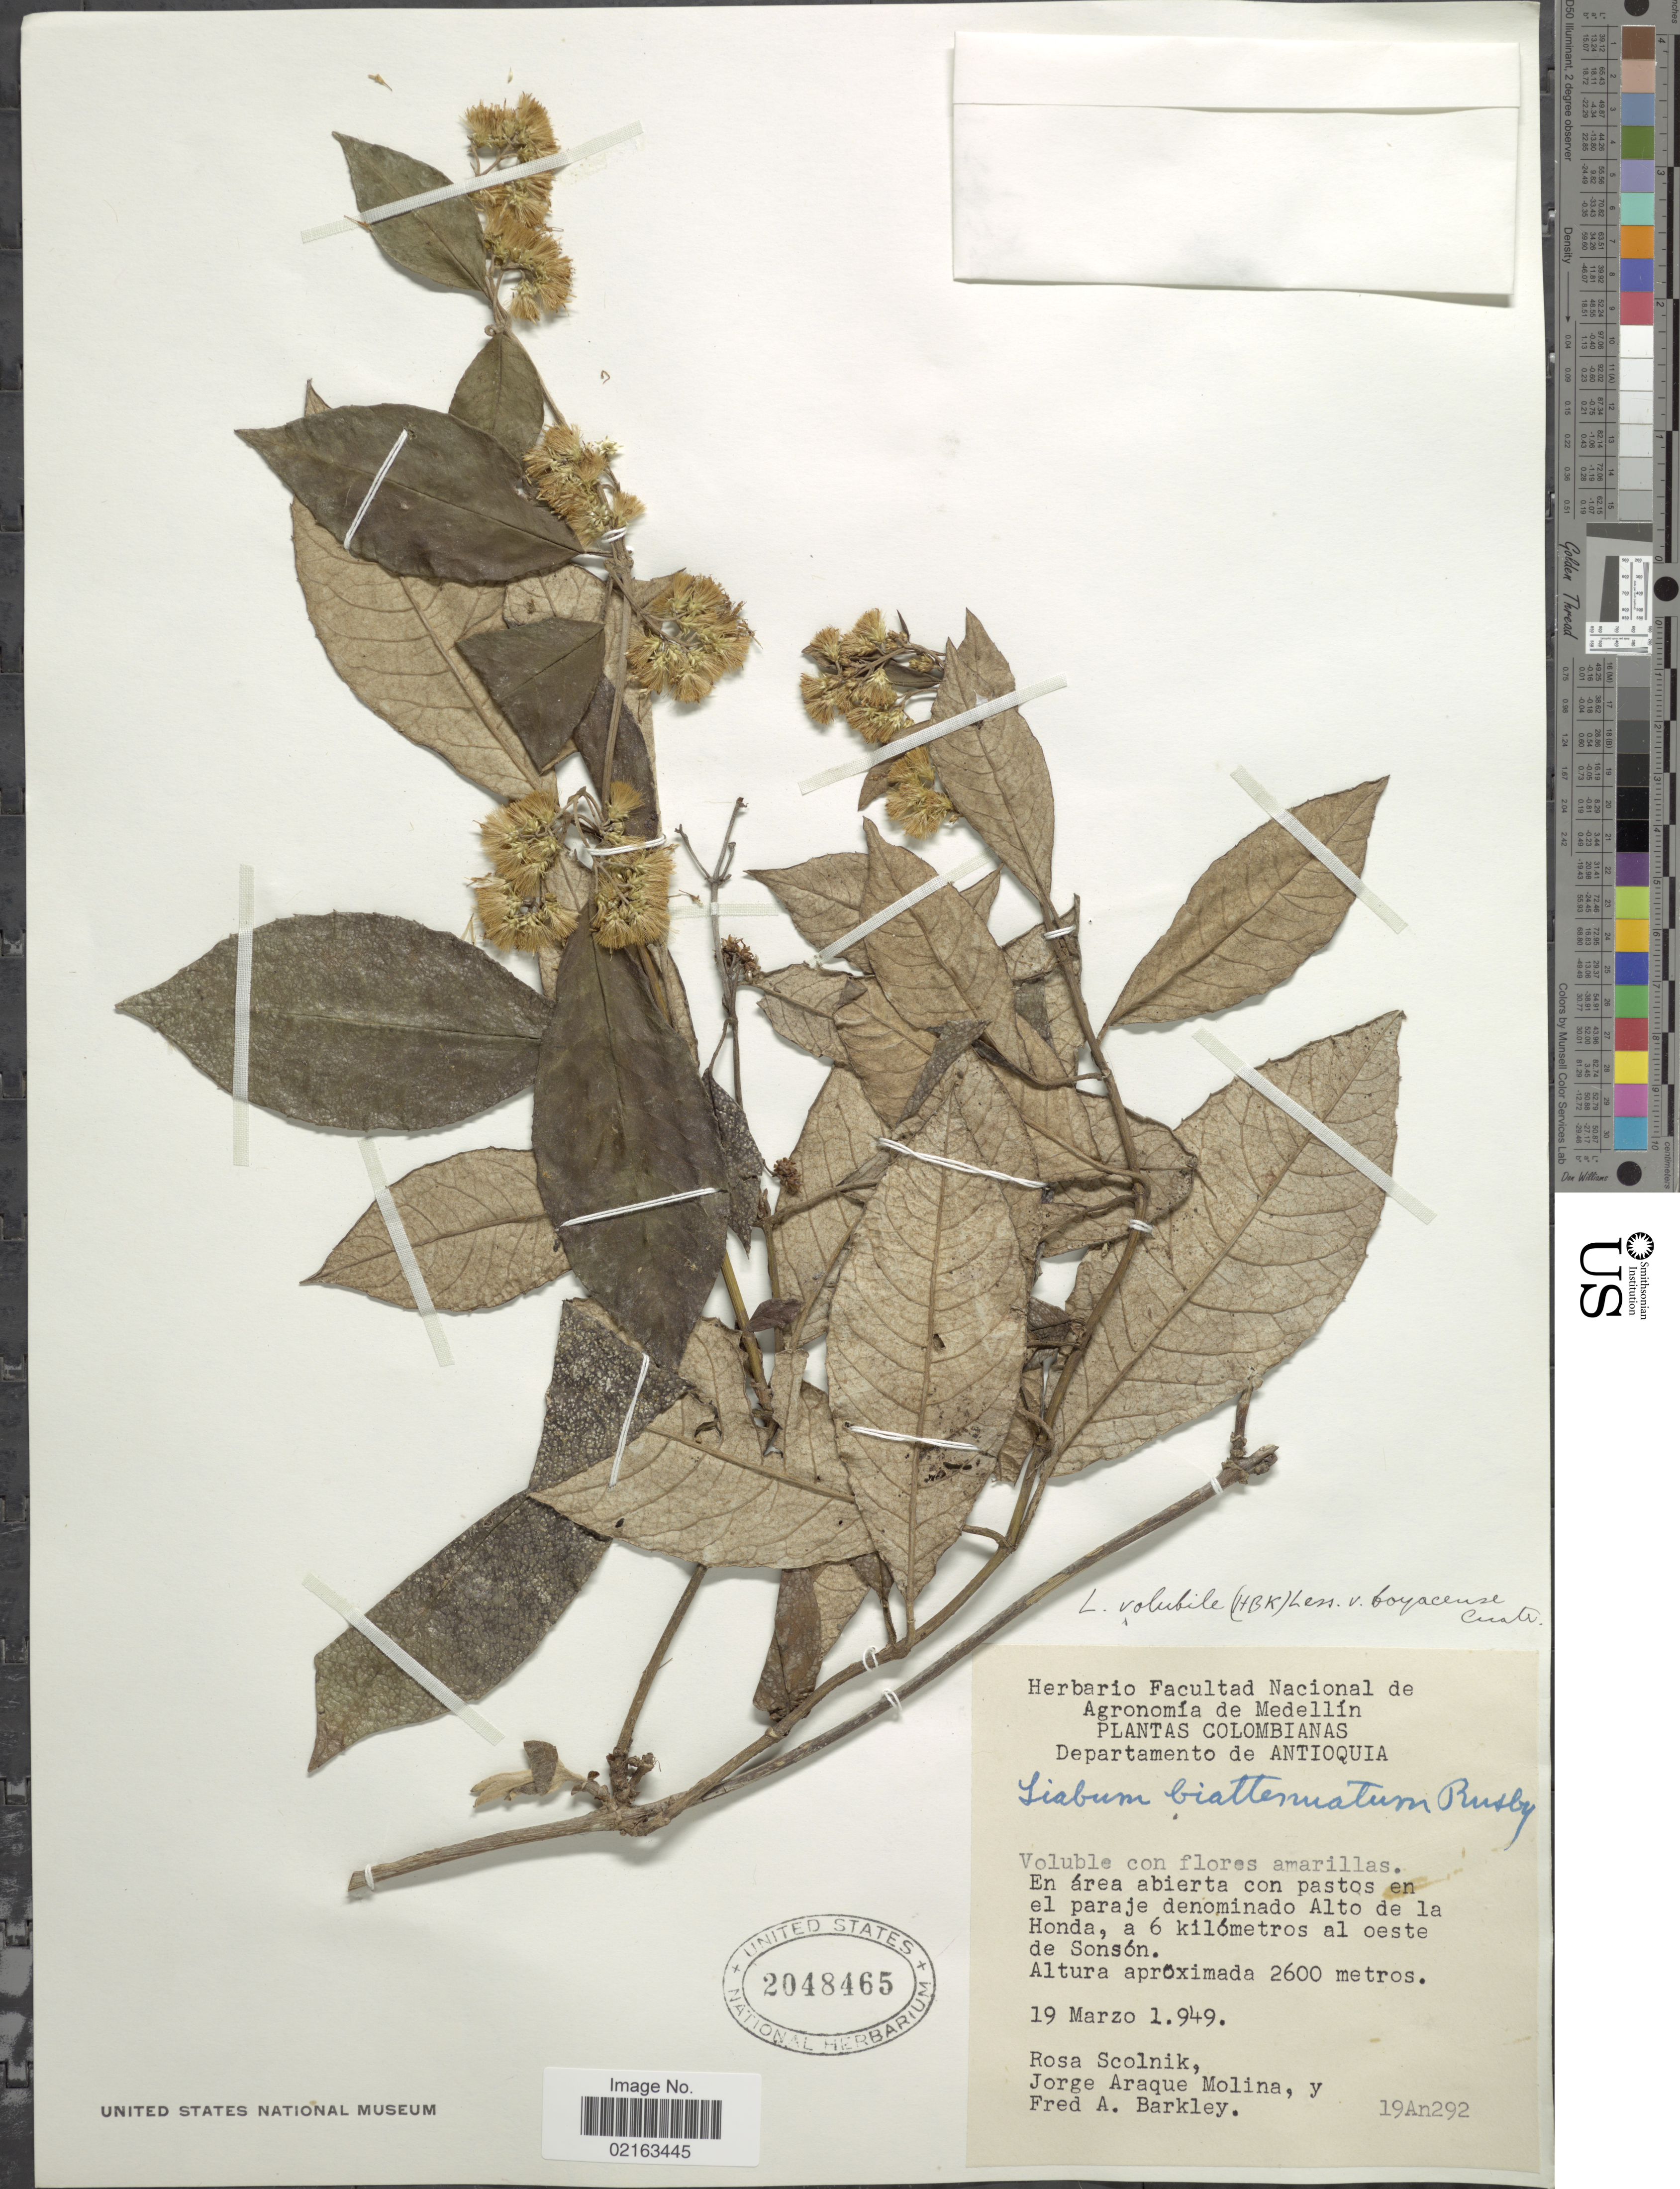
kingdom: Plantae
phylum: Tracheophyta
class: Magnoliopsida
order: Asterales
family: Asteraceae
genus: Oligactis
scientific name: Oligactis volubilis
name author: (Kunth) Cass.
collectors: R. Scolnik, J. Araque Molina & F. A. Barkley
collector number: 19An292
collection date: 1949-03-19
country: Colombia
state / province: Antioquia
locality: Departamento de Antioquia. En área abierta con pastos en el paraje denominado Alto de la Honda, a 6 kilómetros al oeste de Sonsón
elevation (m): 2600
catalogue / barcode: US 2048465